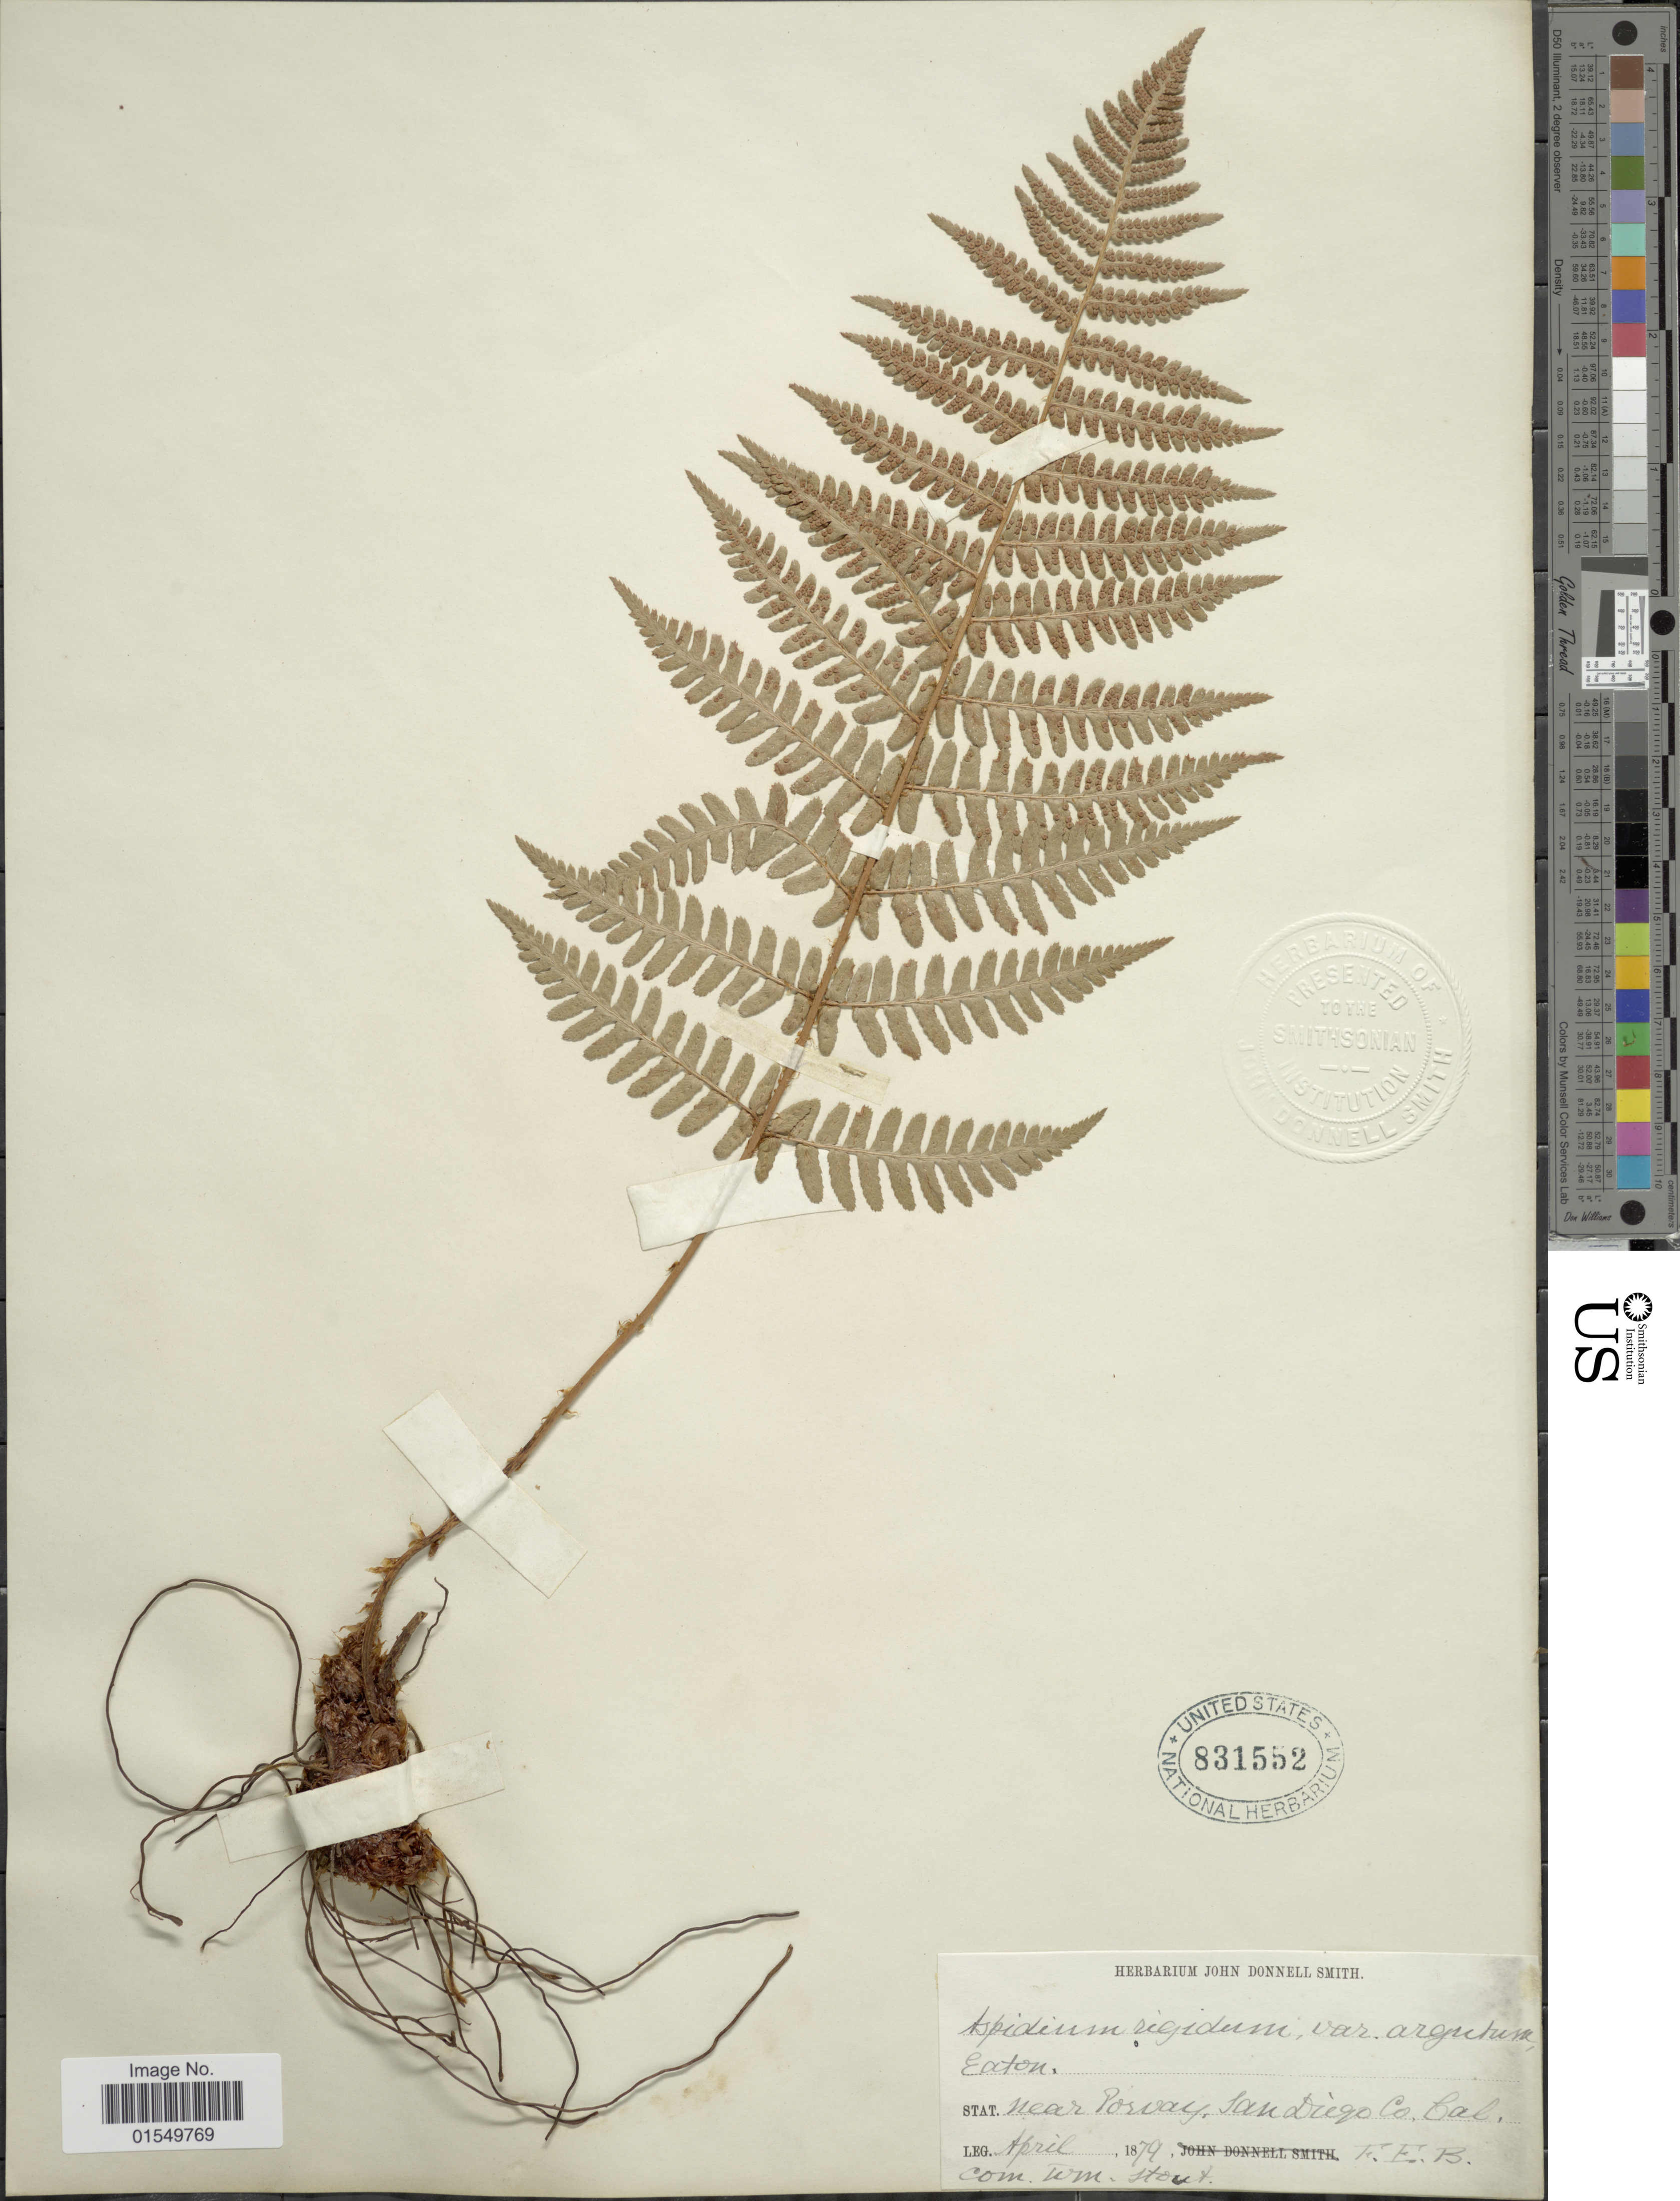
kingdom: Plantae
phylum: Tracheophyta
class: Polypodiopsida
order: Polypodiales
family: Dryopteridaceae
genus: Dryopteris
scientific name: Dryopteris arguta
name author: (Kaulf.) Maxon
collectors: F. E. B.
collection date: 1879-04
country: United States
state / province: California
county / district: San Diego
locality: Near Porvay, San Diego Co.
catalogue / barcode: US 831552